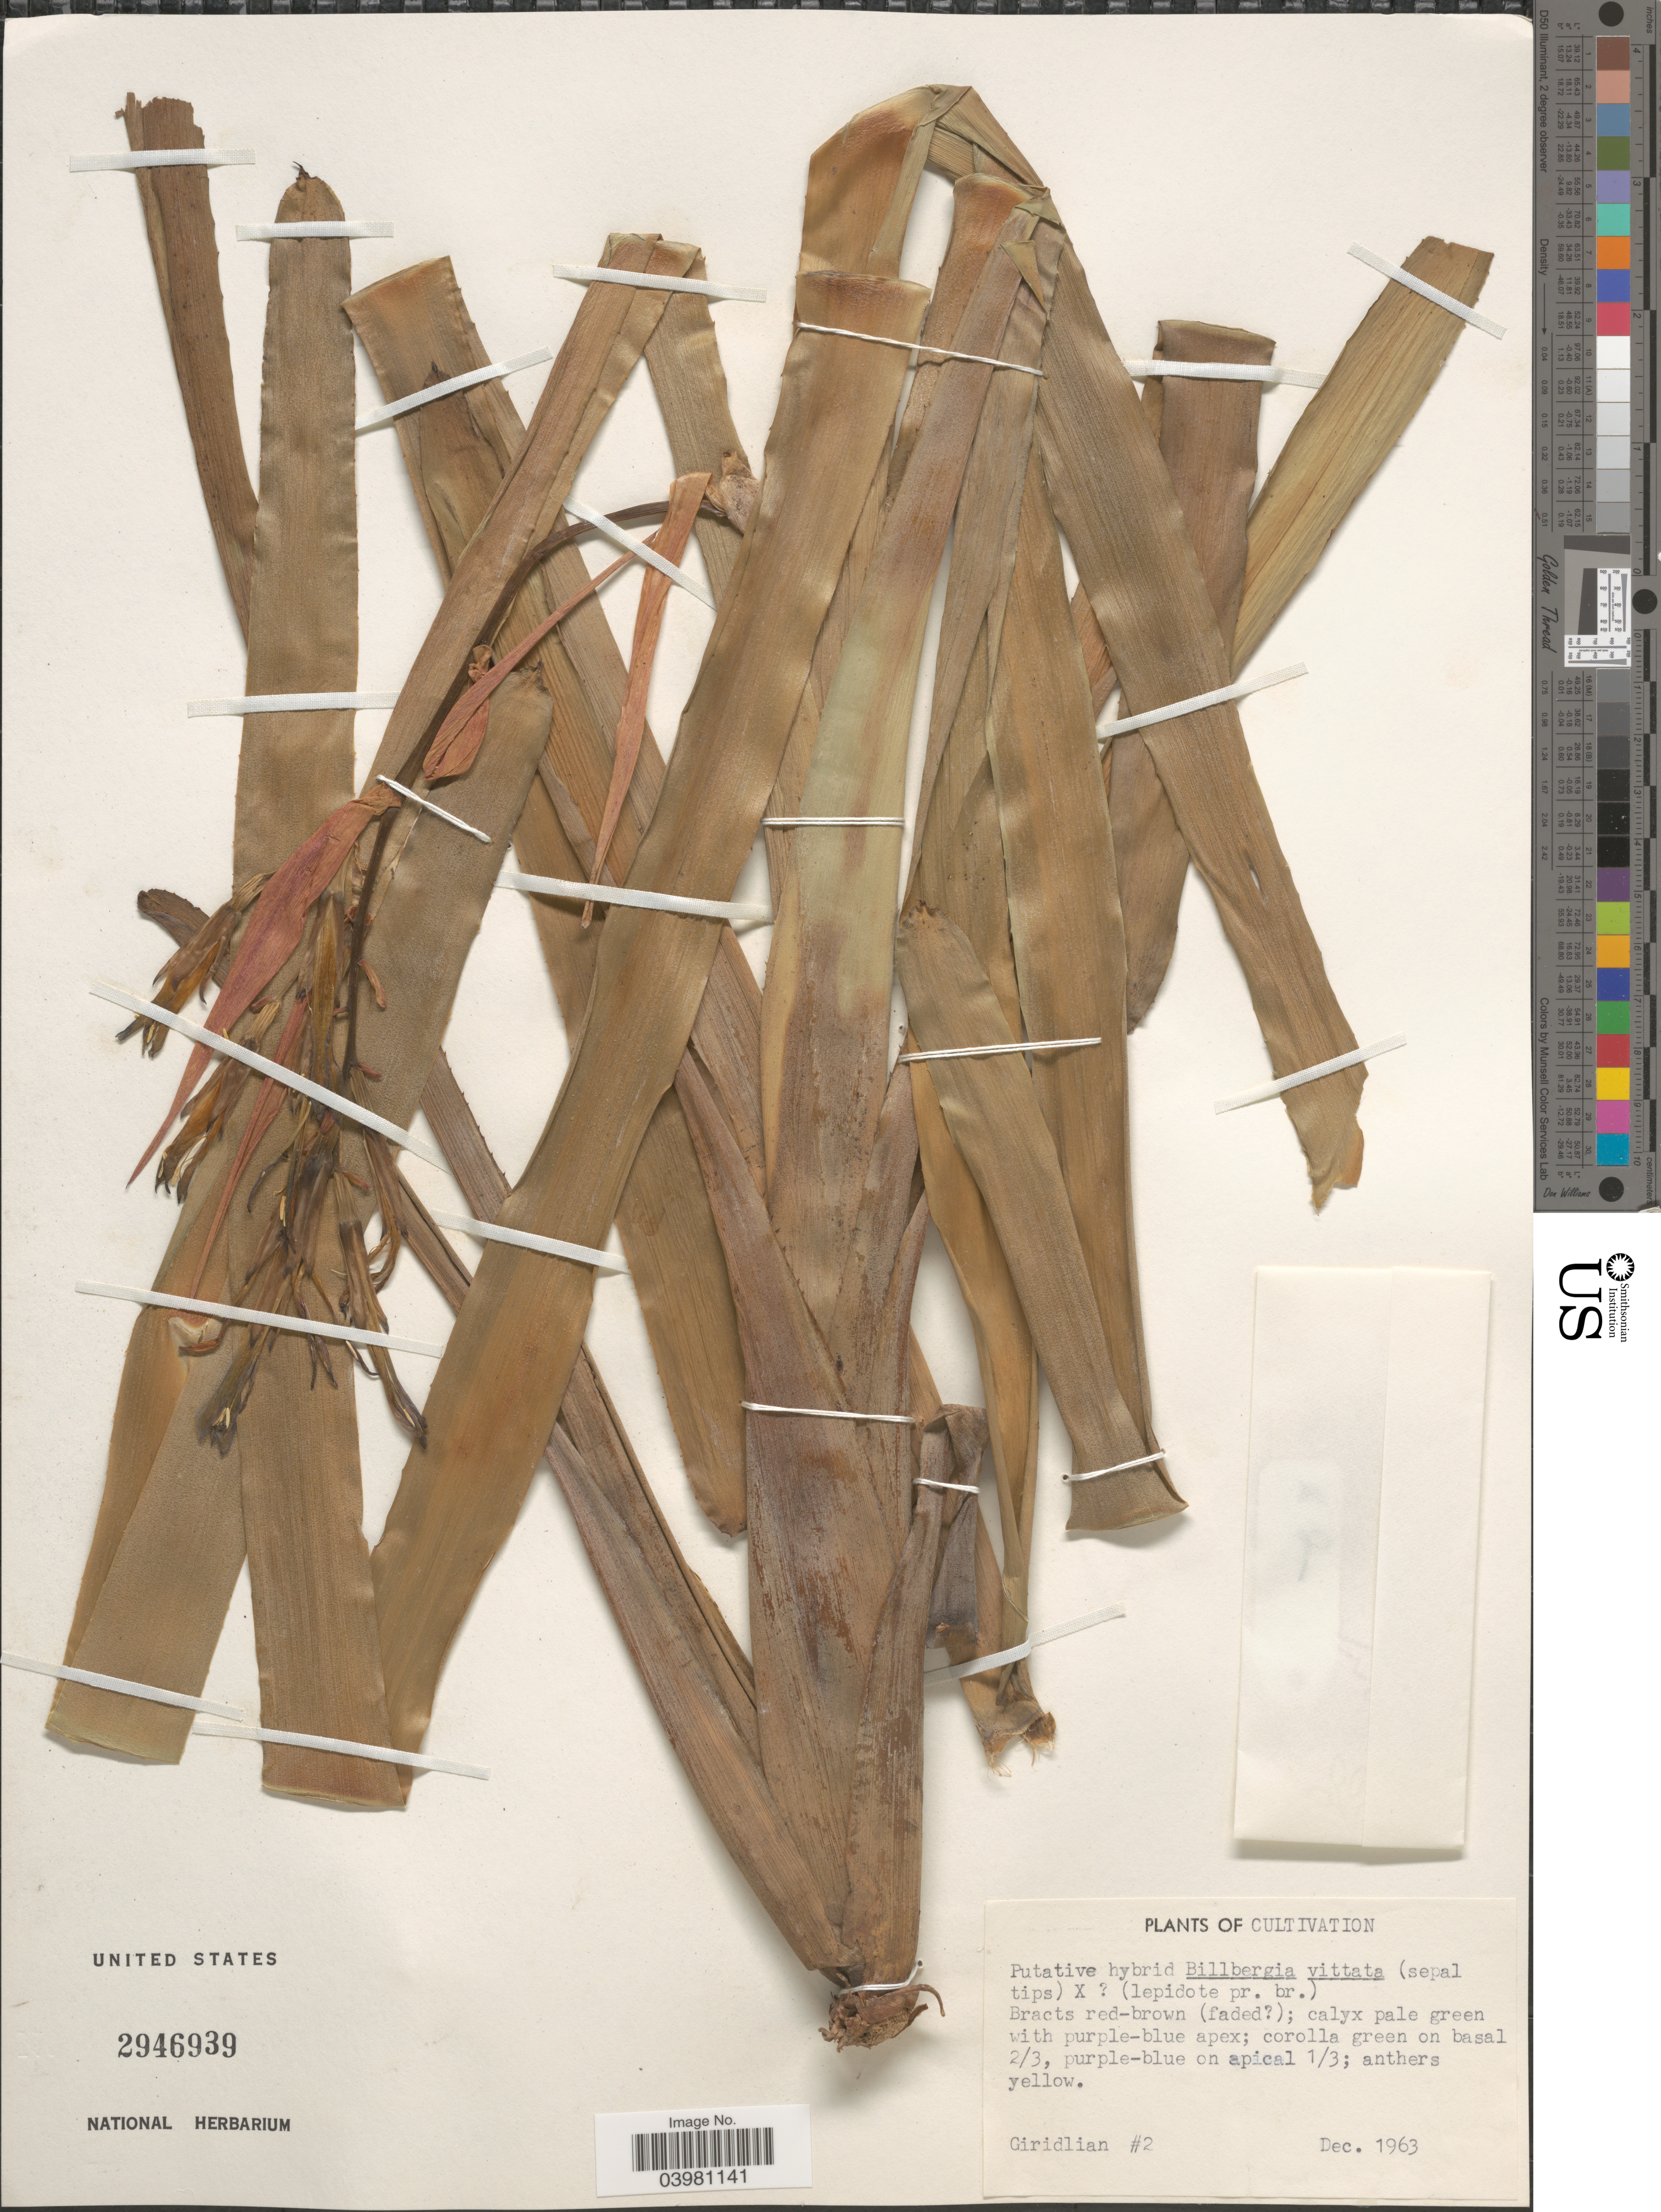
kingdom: Plantae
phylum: Tracheophyta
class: Liliopsida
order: Poales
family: Bromeliaceae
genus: Billbergia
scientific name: Billbergia sp.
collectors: Giridlian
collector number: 2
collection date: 1963-12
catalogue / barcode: US 2946939